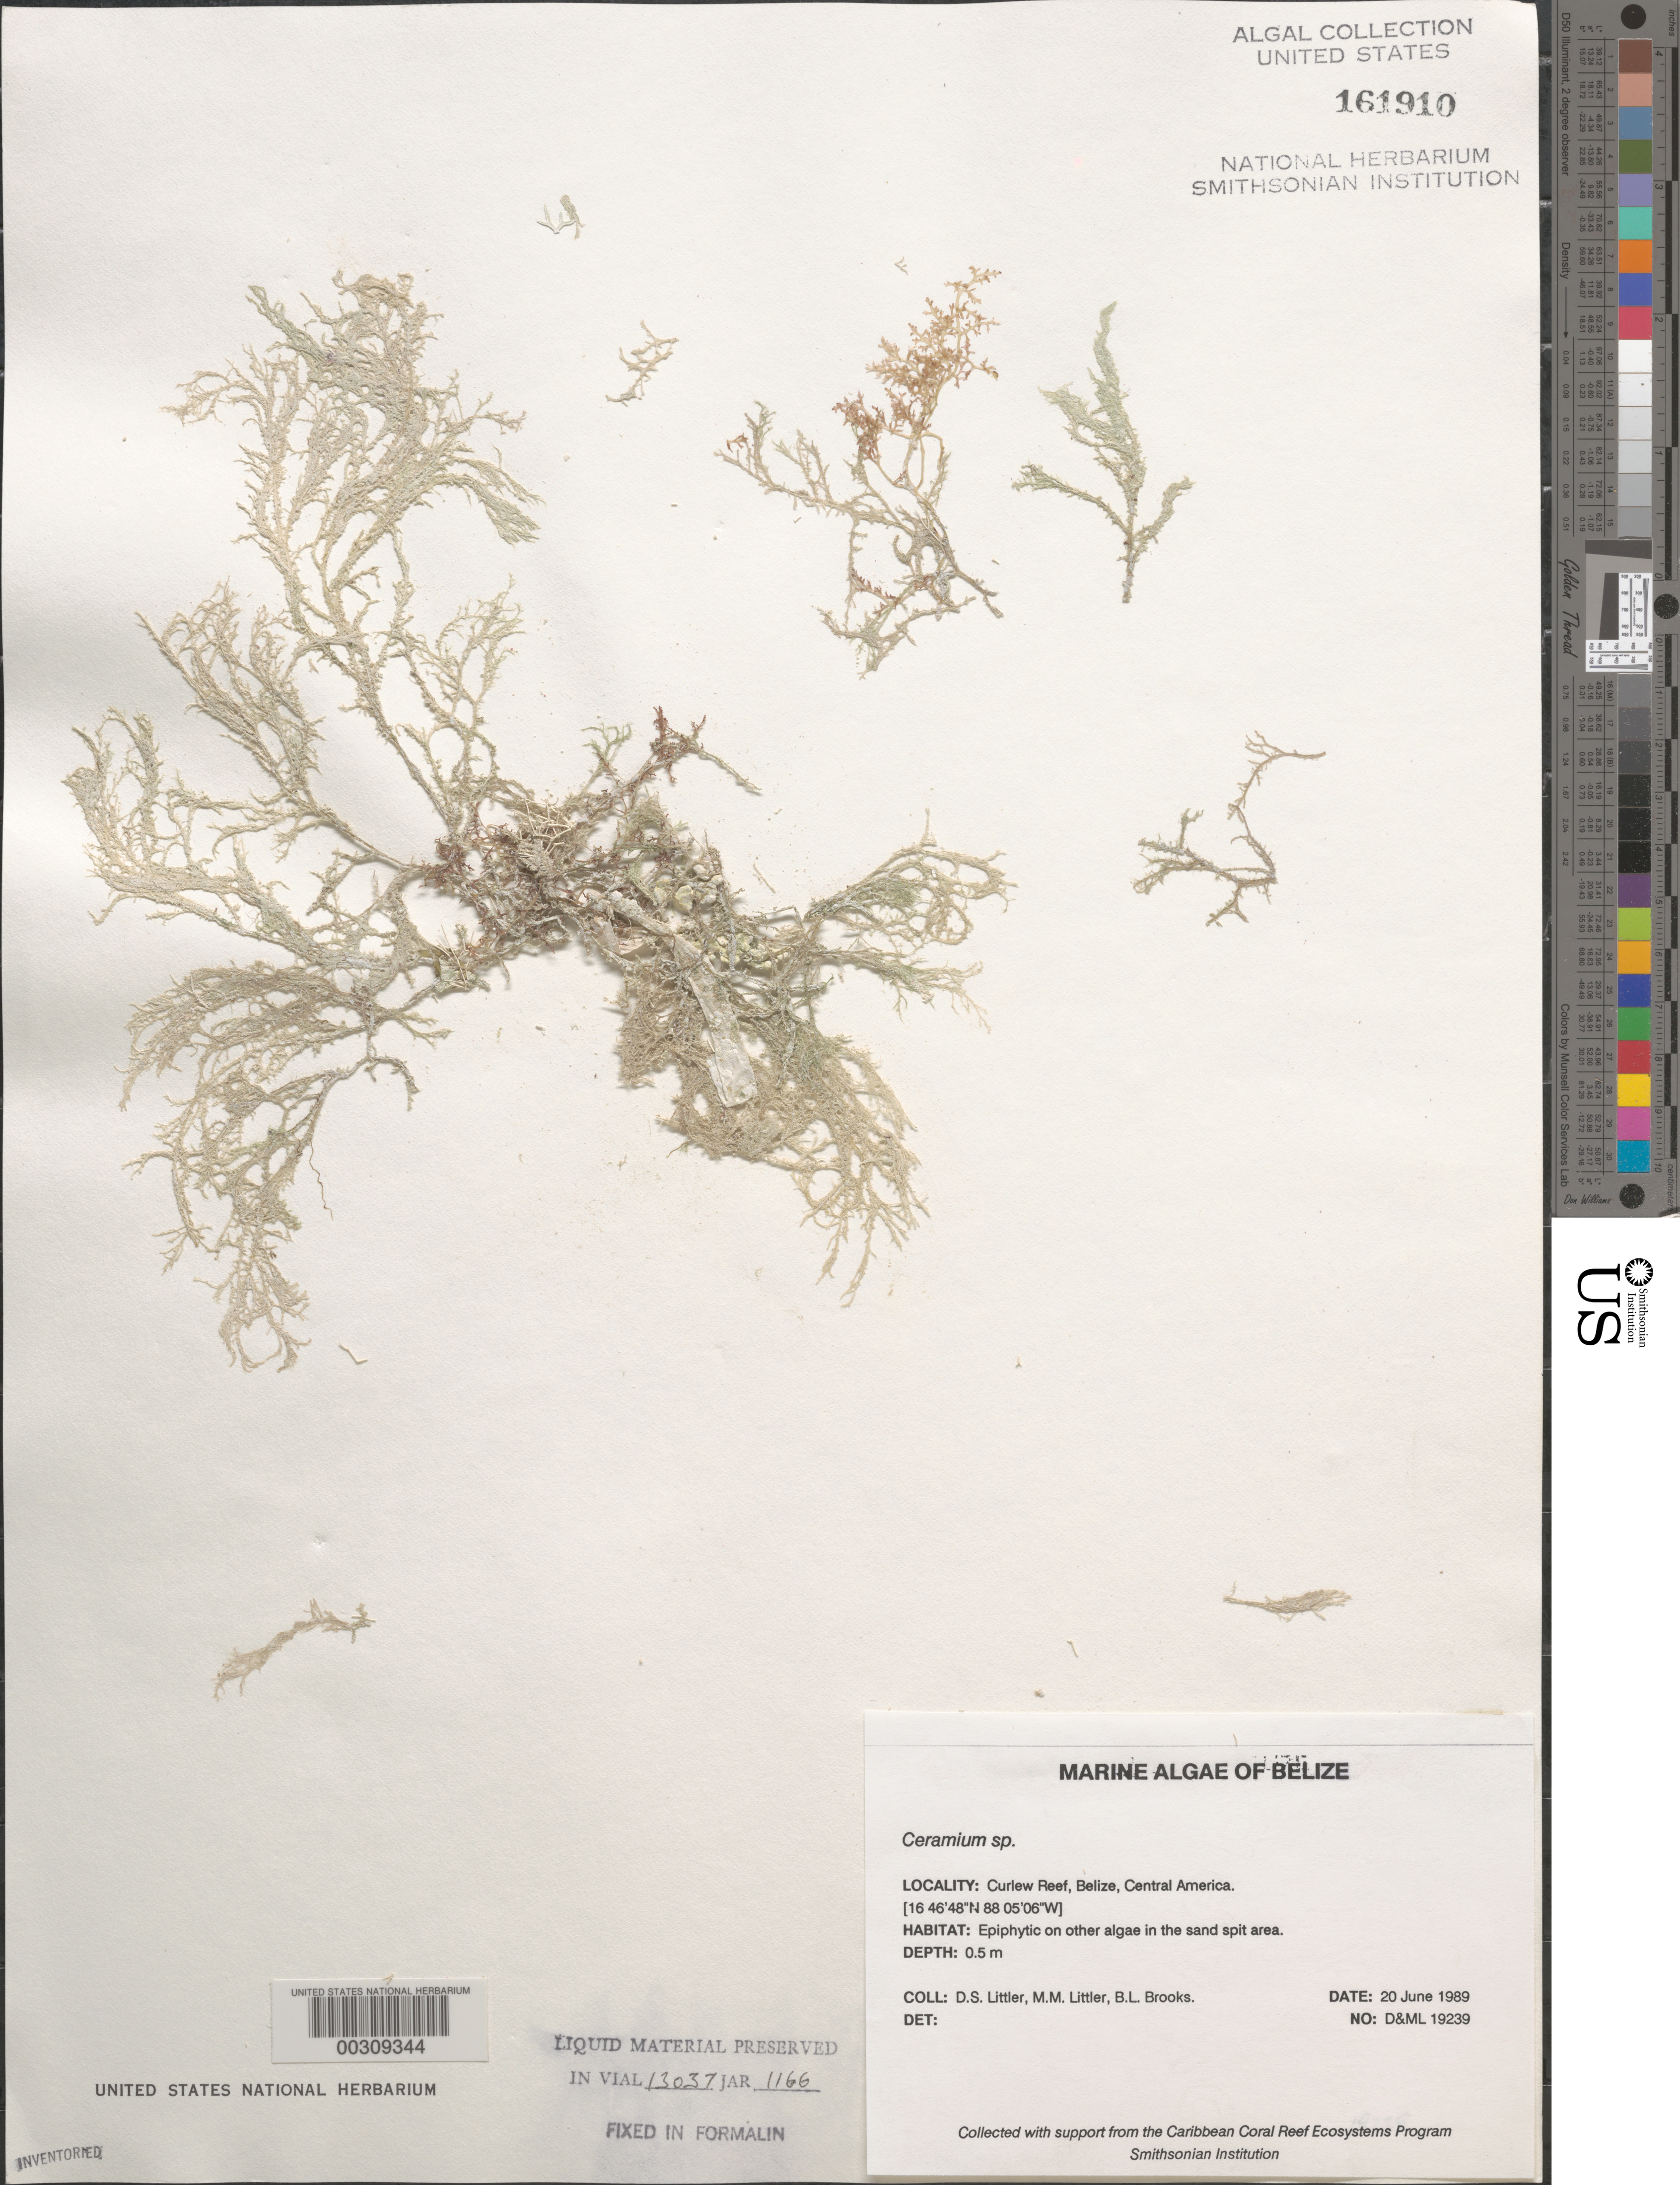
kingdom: Plantae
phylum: Rhodophyta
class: Florideophyceae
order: Ceramiales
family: Ceramiaceae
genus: Ceramium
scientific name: Ceramium sp.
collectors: D. S. Littler, M. M. Littler & B. Brooks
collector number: D&ML 19239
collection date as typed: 20 Jun 1989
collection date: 1989-06-20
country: Belize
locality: Curlew Reef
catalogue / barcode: US 161910